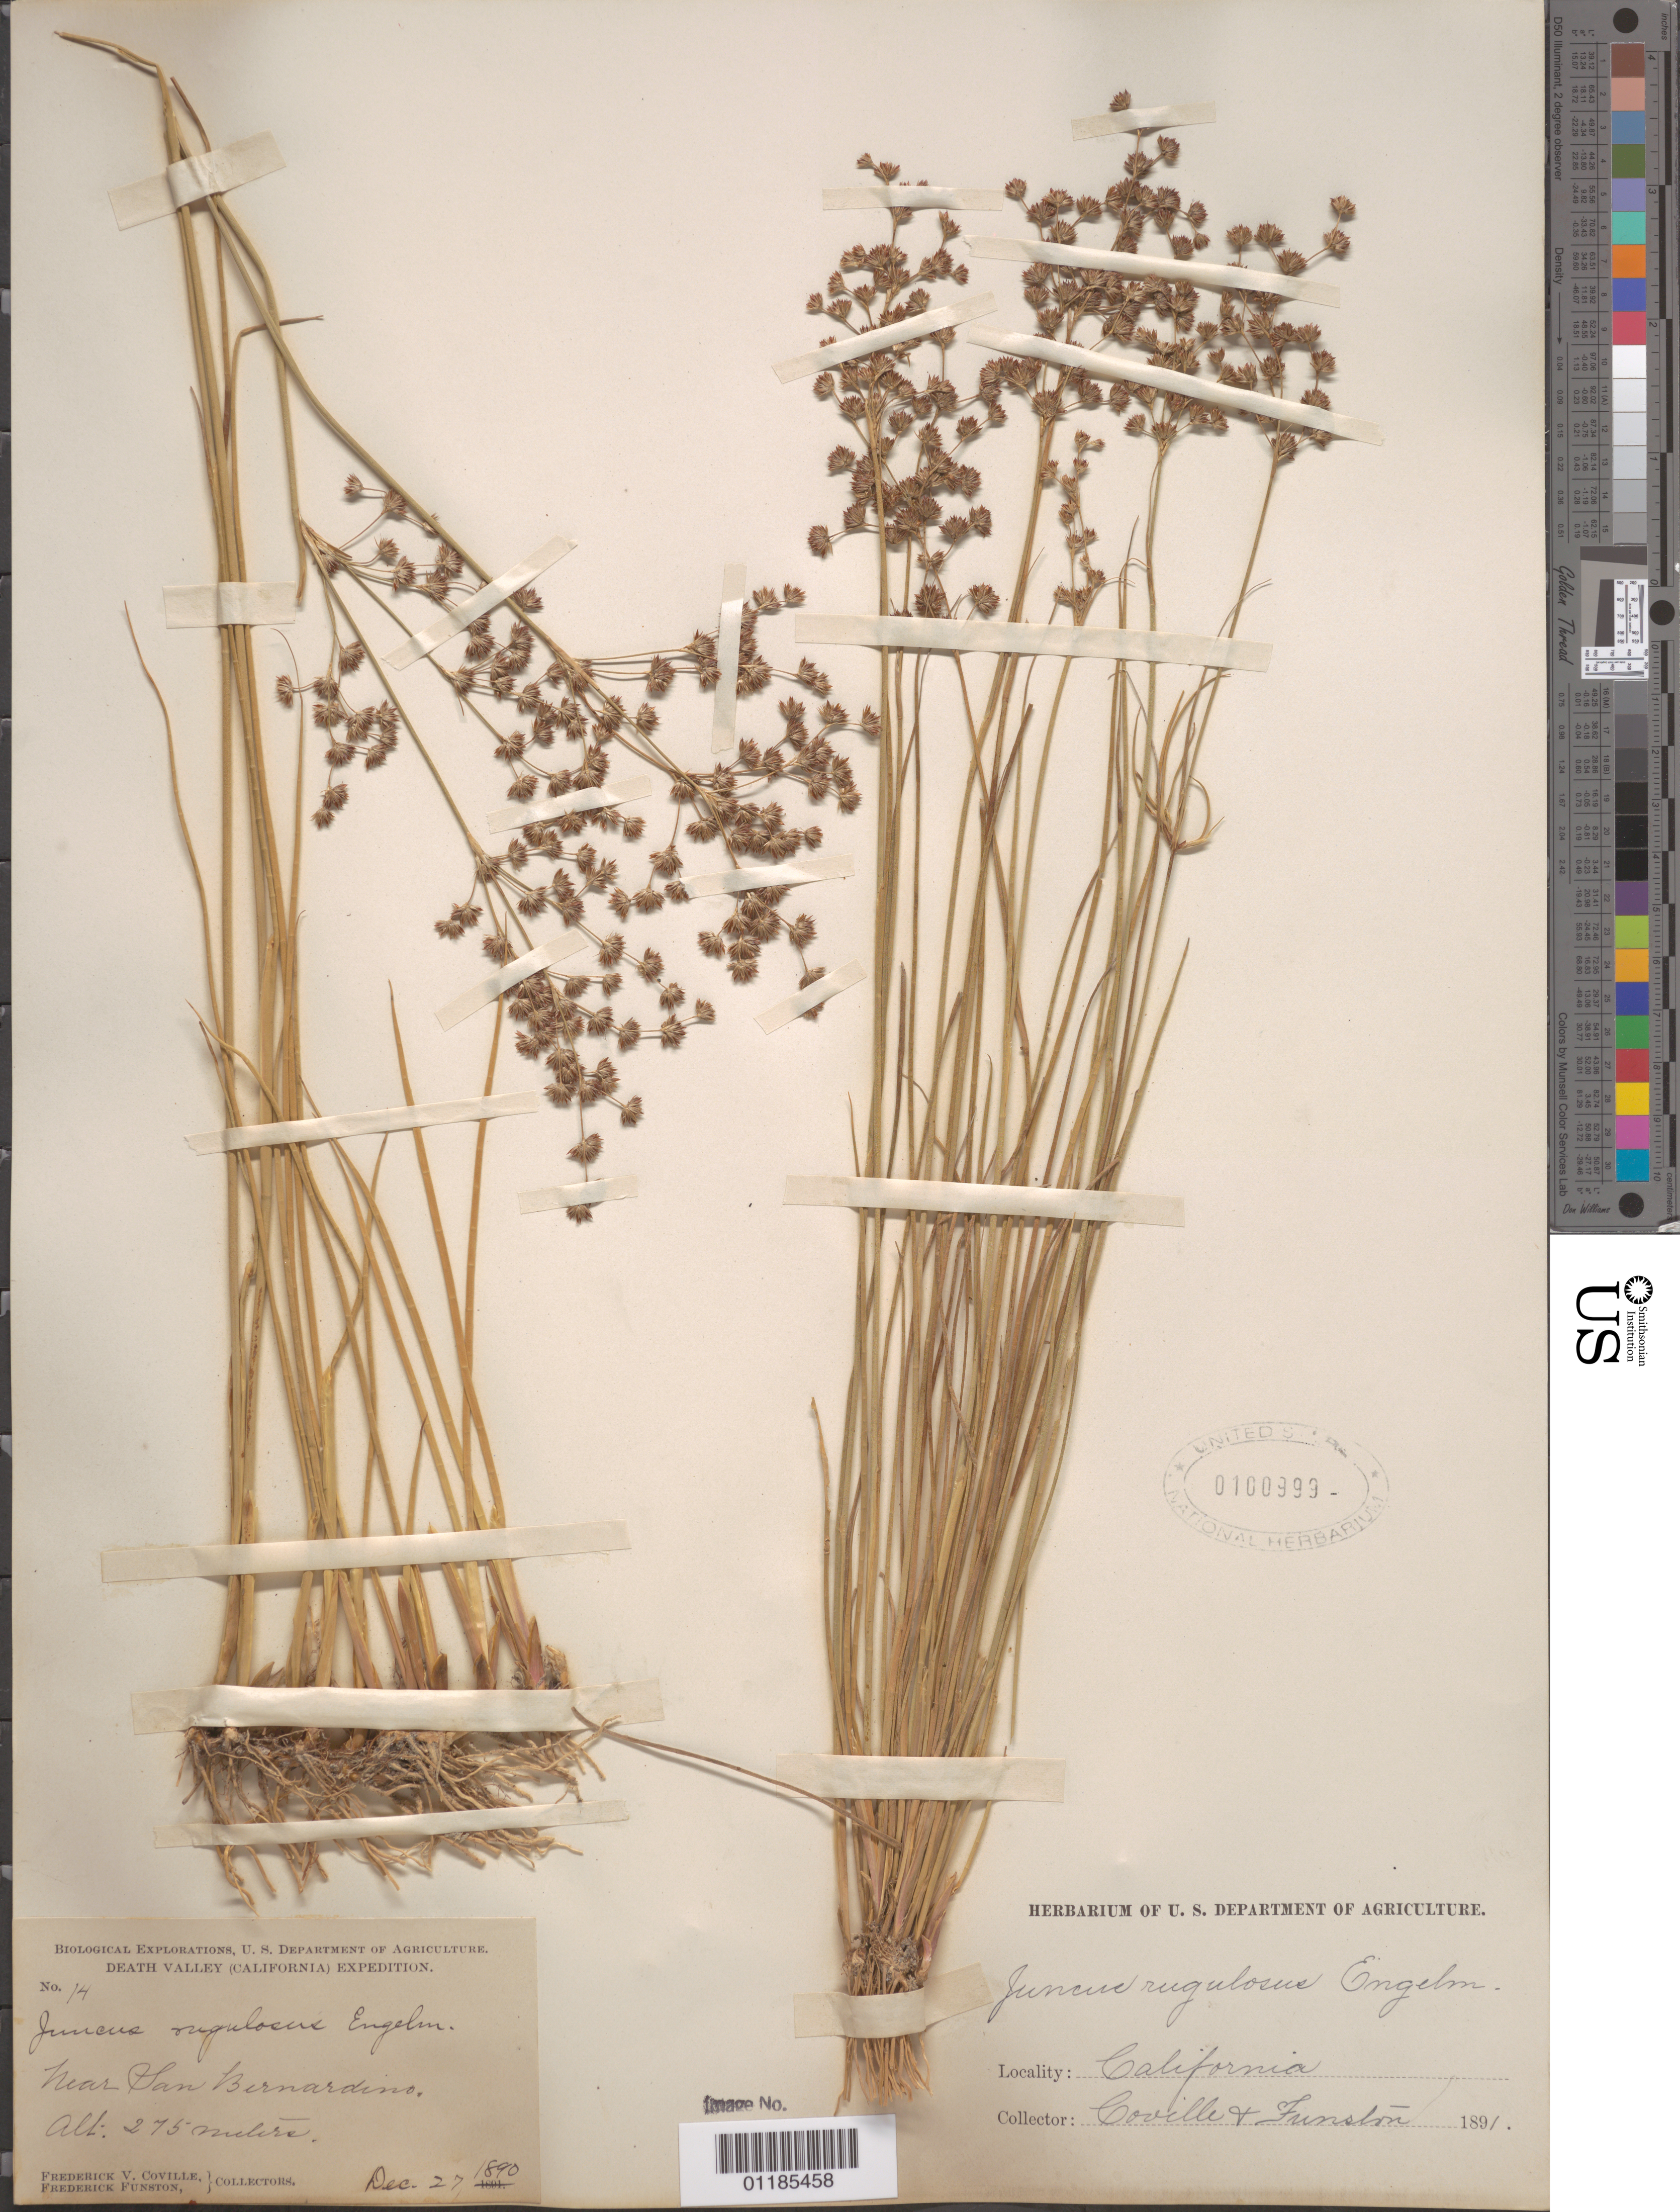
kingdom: Plantae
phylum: Tracheophyta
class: Liliopsida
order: Poales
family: Juncaceae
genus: Juncus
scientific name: Juncus rugulosus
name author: Engelm.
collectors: F. V. Coville & F. Funston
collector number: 14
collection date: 1890-12-27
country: United States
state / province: California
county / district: San Bernardino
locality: near San Bernardino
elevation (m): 275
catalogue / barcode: US 100999